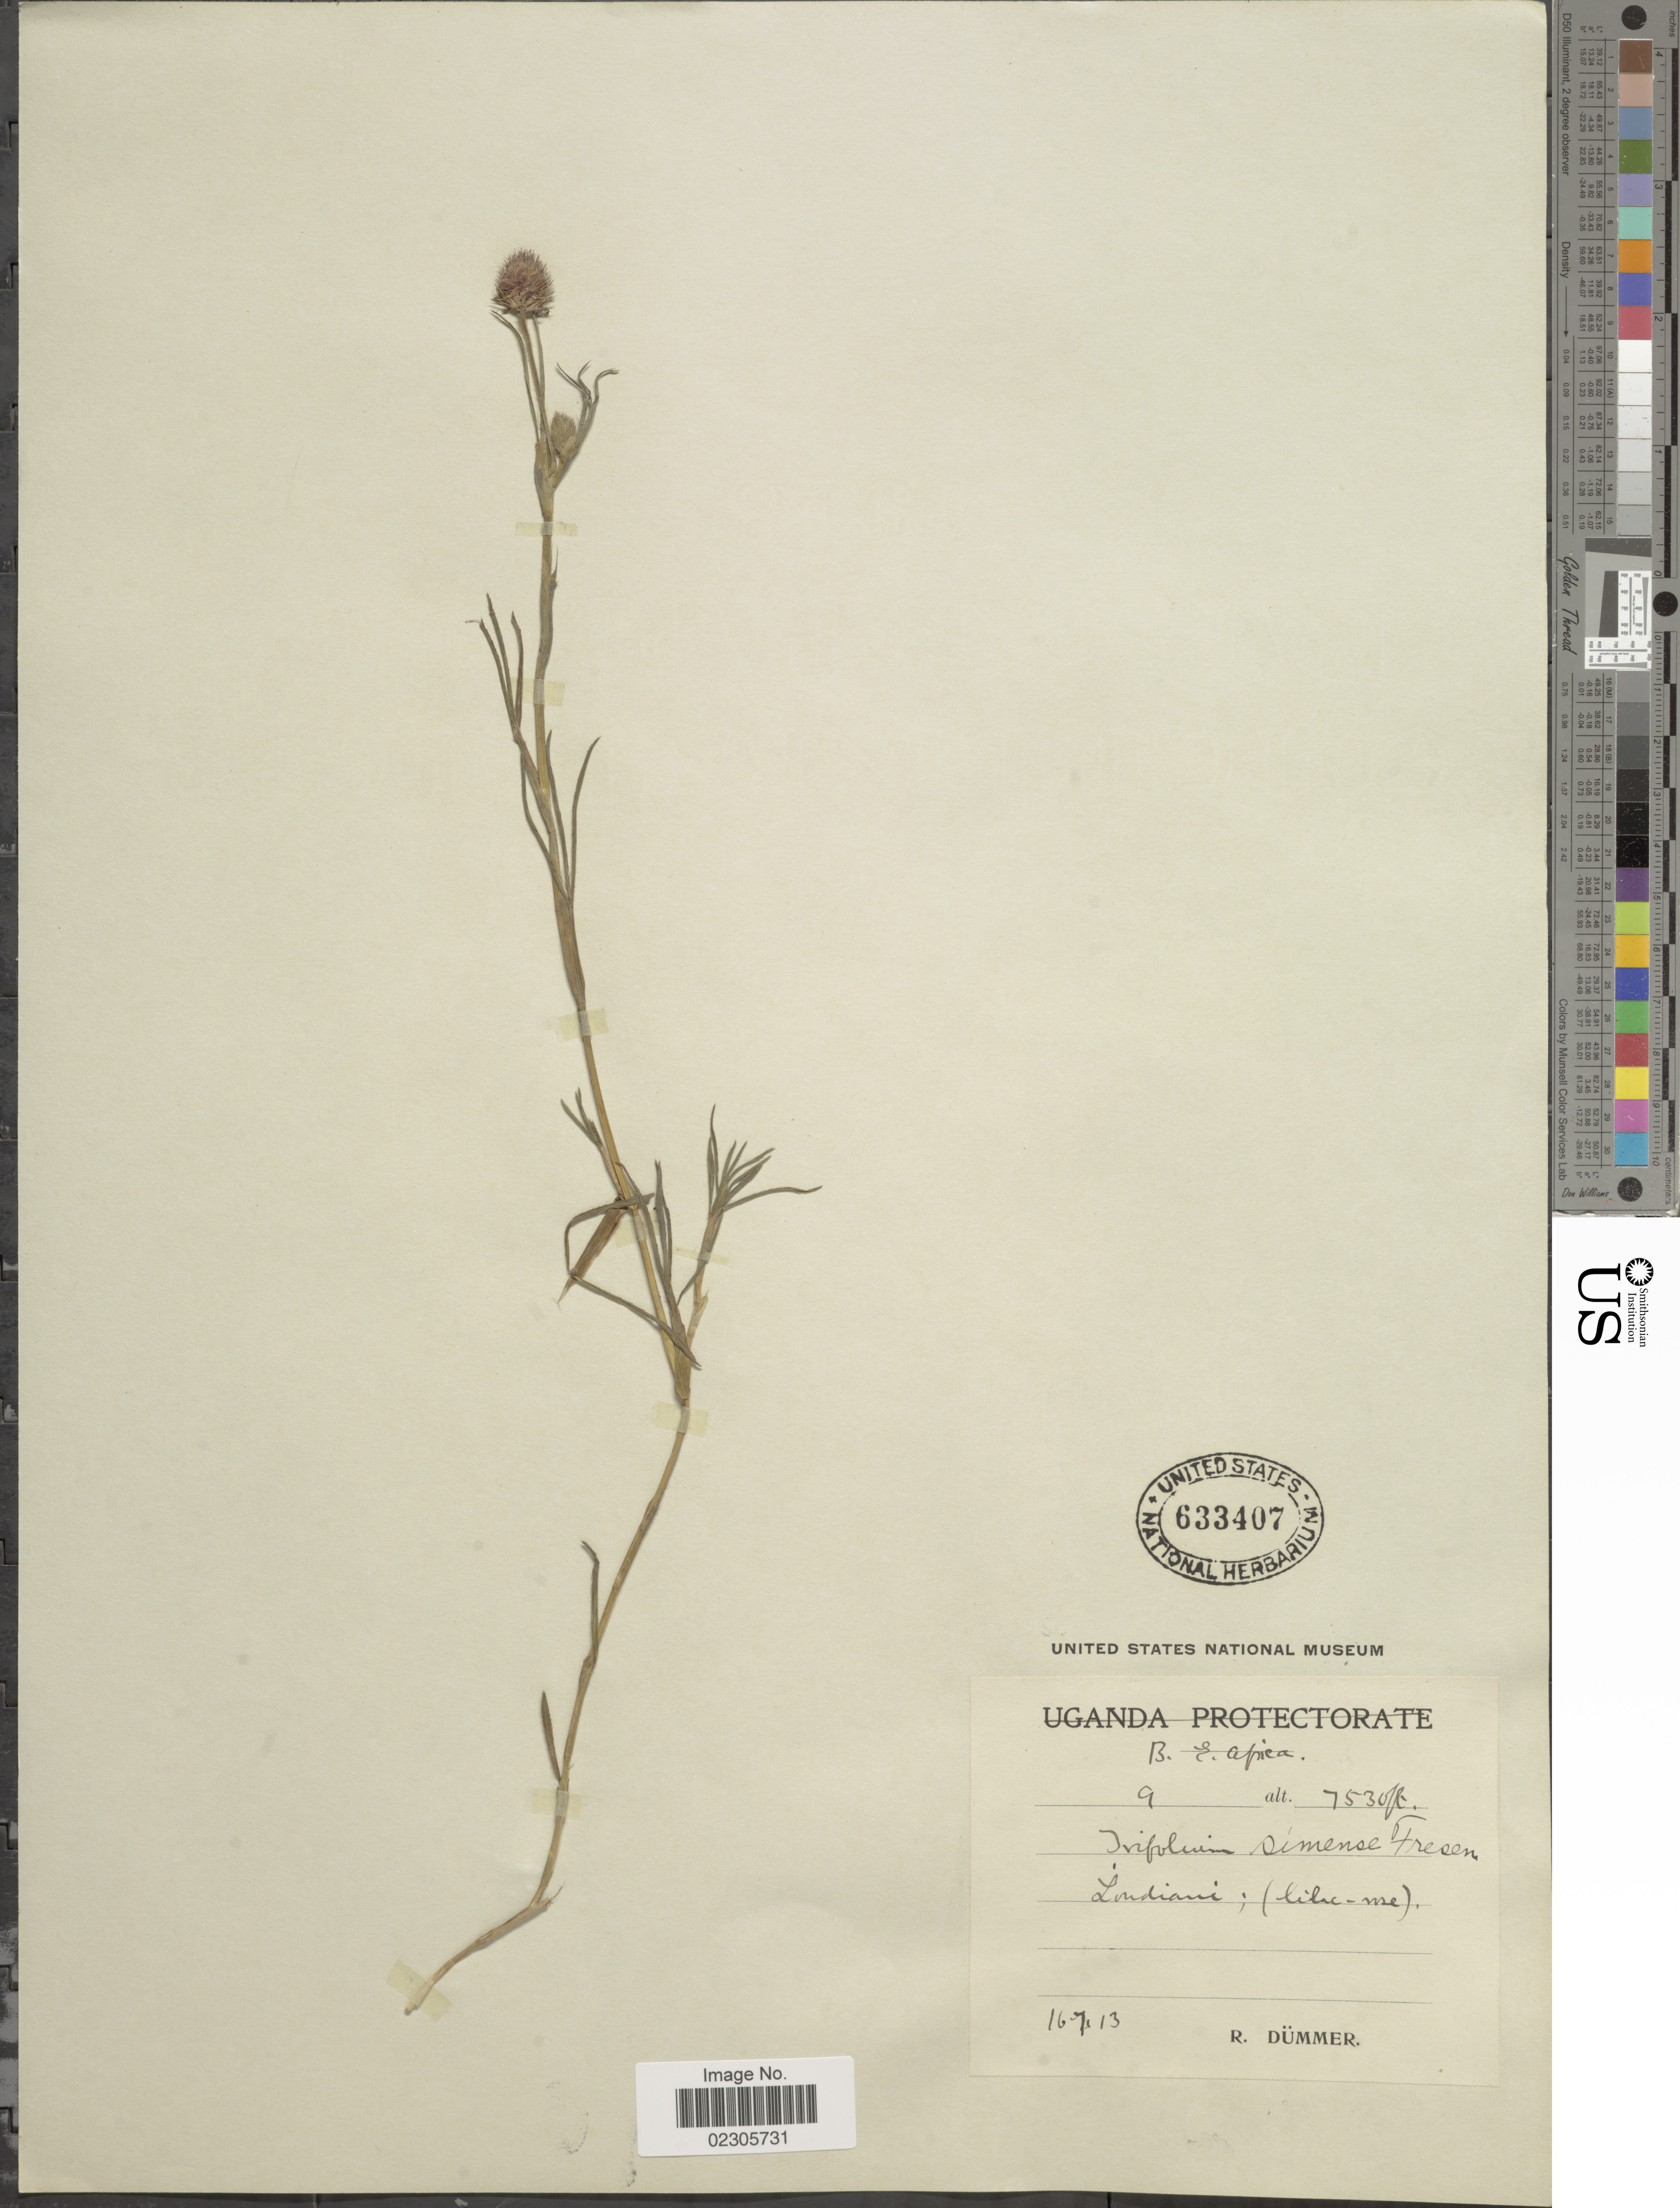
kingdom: Plantae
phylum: Tracheophyta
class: Magnoliopsida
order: Fabales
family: Fabaceae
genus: Trifolium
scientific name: Trifolium simense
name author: Fresen.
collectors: R. A. Dümmer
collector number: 9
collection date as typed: Transcribed d/m/y: 16/7/13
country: Kenya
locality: Londiani (lilac-me)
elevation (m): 2295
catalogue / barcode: US 633407